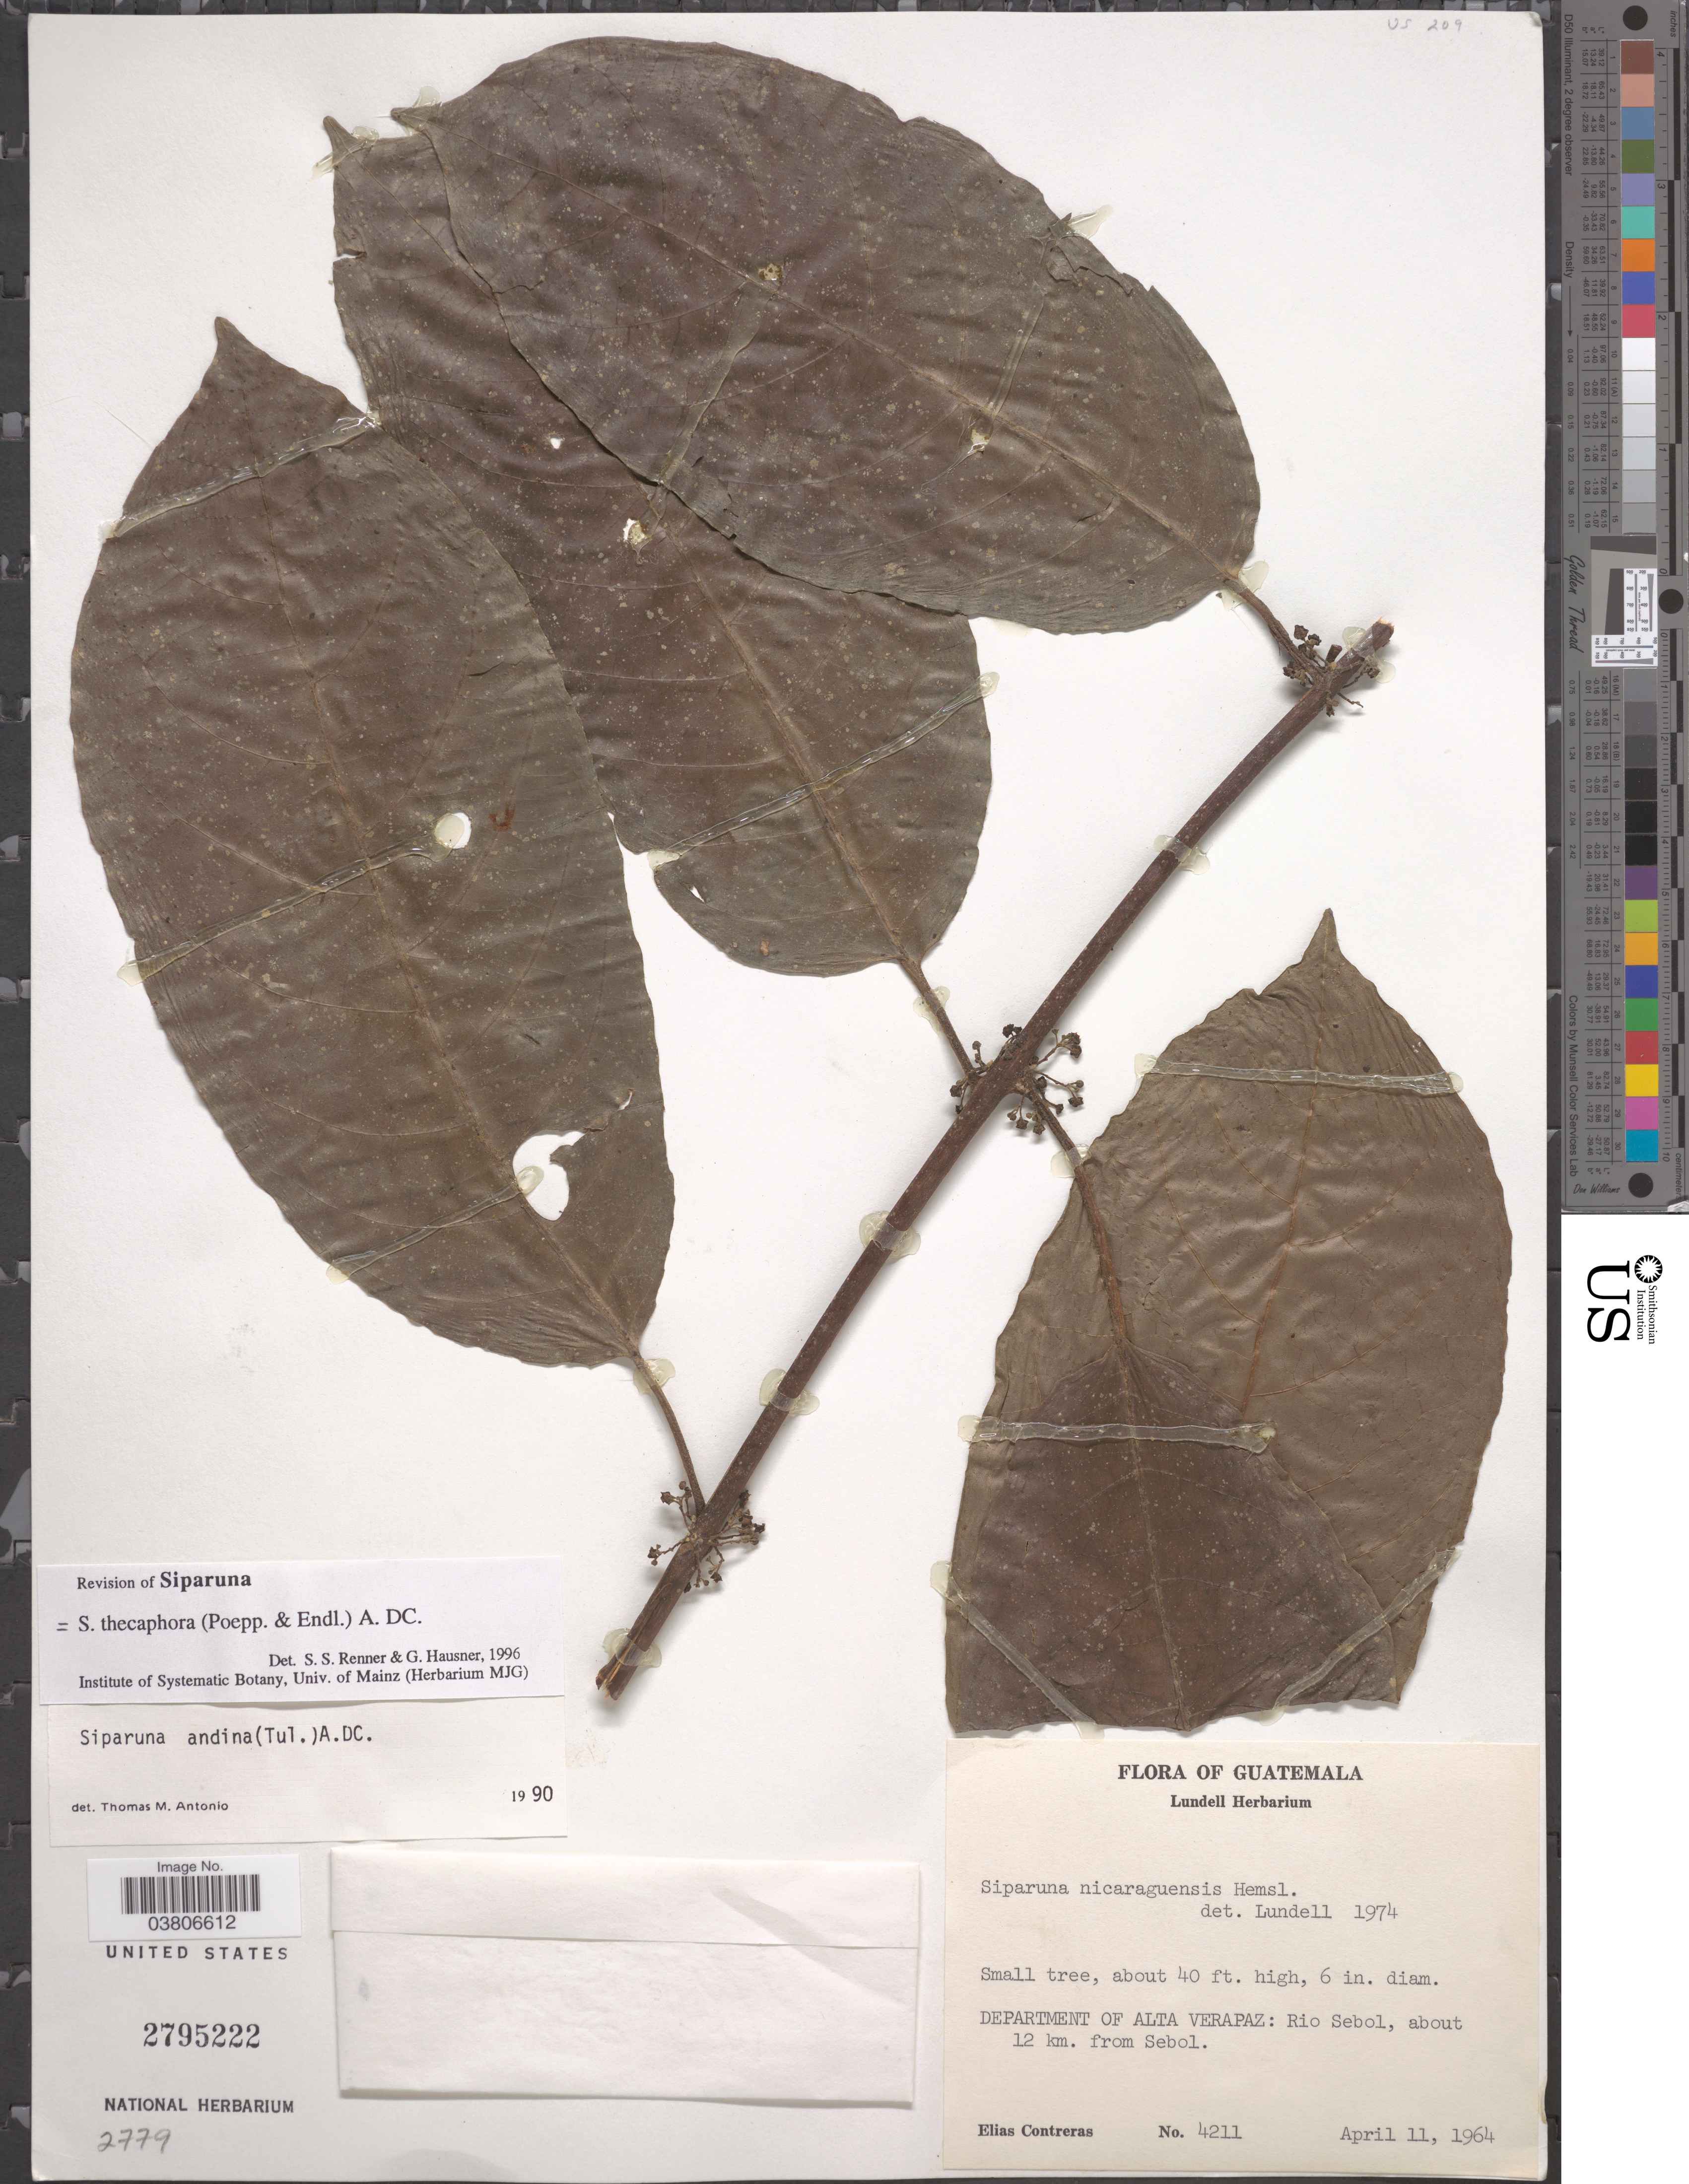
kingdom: Plantae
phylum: Tracheophyta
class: Magnoliopsida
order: Laurales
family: Siparunaceae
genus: Siparuna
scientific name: Siparuna thecaphora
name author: (Poepp. & Endl.) A. DC.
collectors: E. Contreras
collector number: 4211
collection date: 1964-04-11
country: Guatemala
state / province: Alta Verapaz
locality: Department of Alta Verapaz: Rio Sebol, about 12 km. from Sebol.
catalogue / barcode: US 2795222